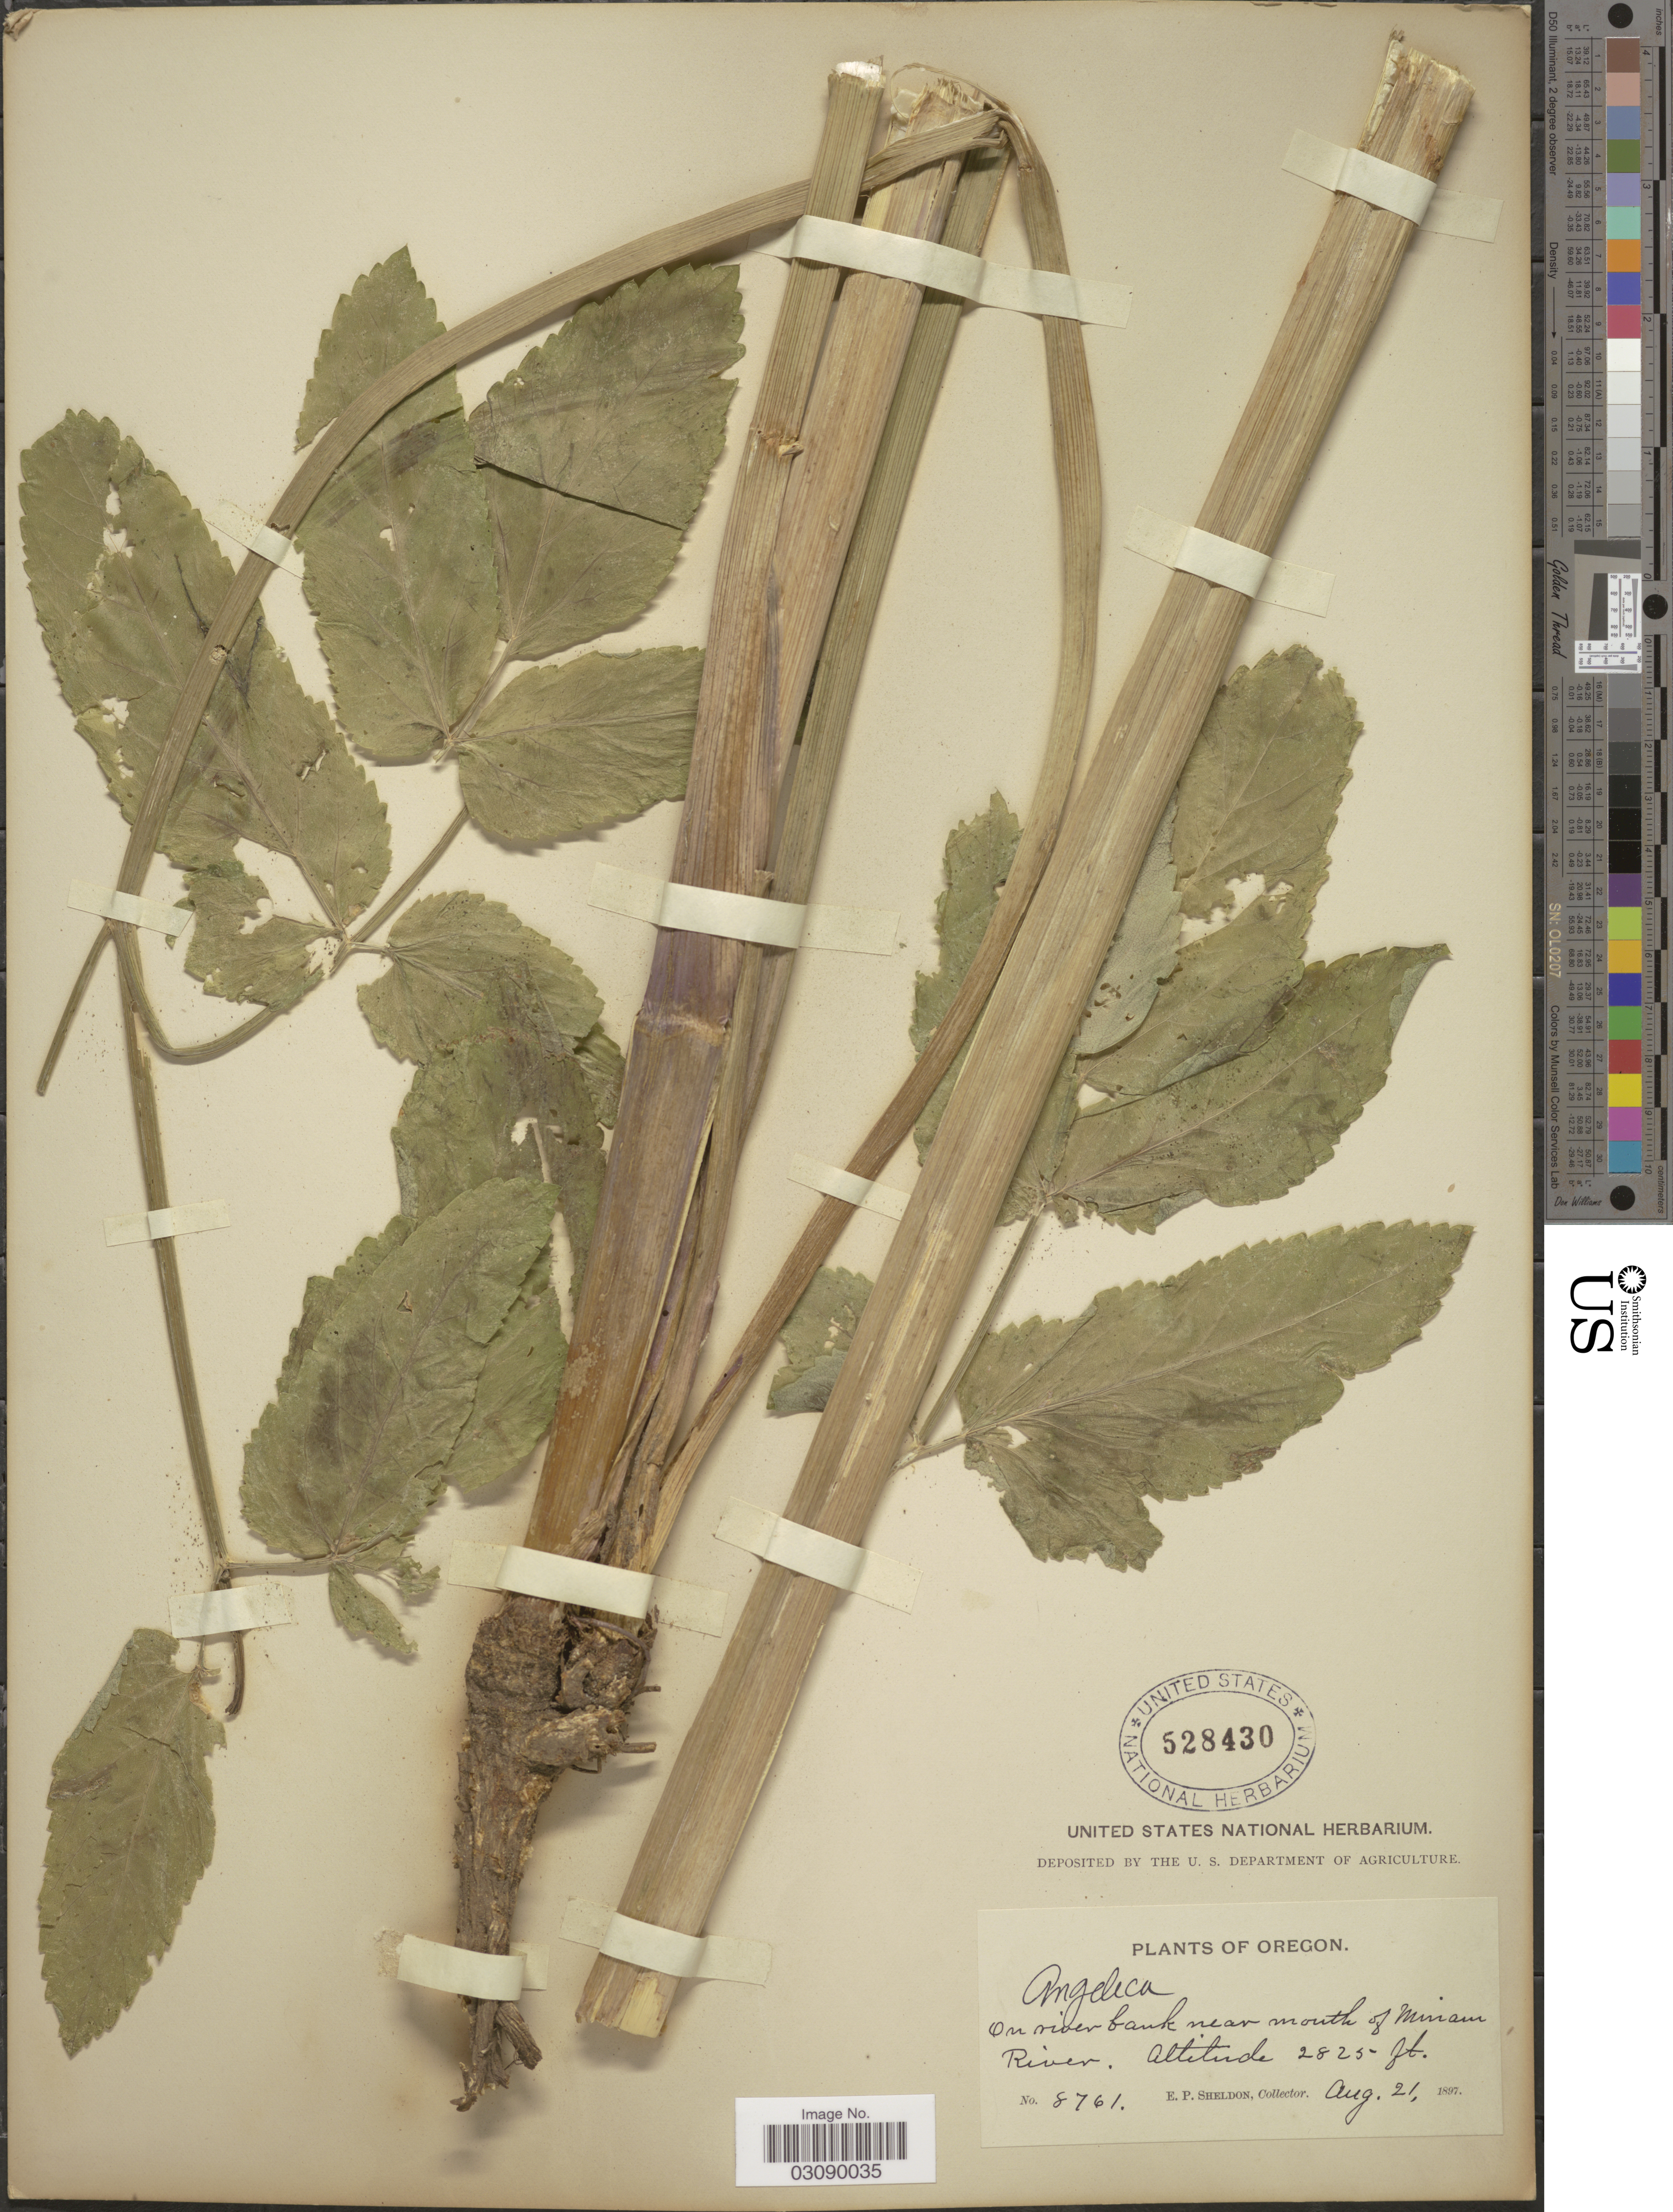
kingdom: Plantae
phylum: Tracheophyta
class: Magnoliopsida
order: Apiales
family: Apiaceae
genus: Angelica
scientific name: Angelica arguta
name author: Nutt.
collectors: E. P. Sheldon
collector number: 8761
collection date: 1897-08-21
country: United States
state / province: Oregon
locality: On river bank near mouth of Minam River.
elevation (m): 861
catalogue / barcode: US 528430